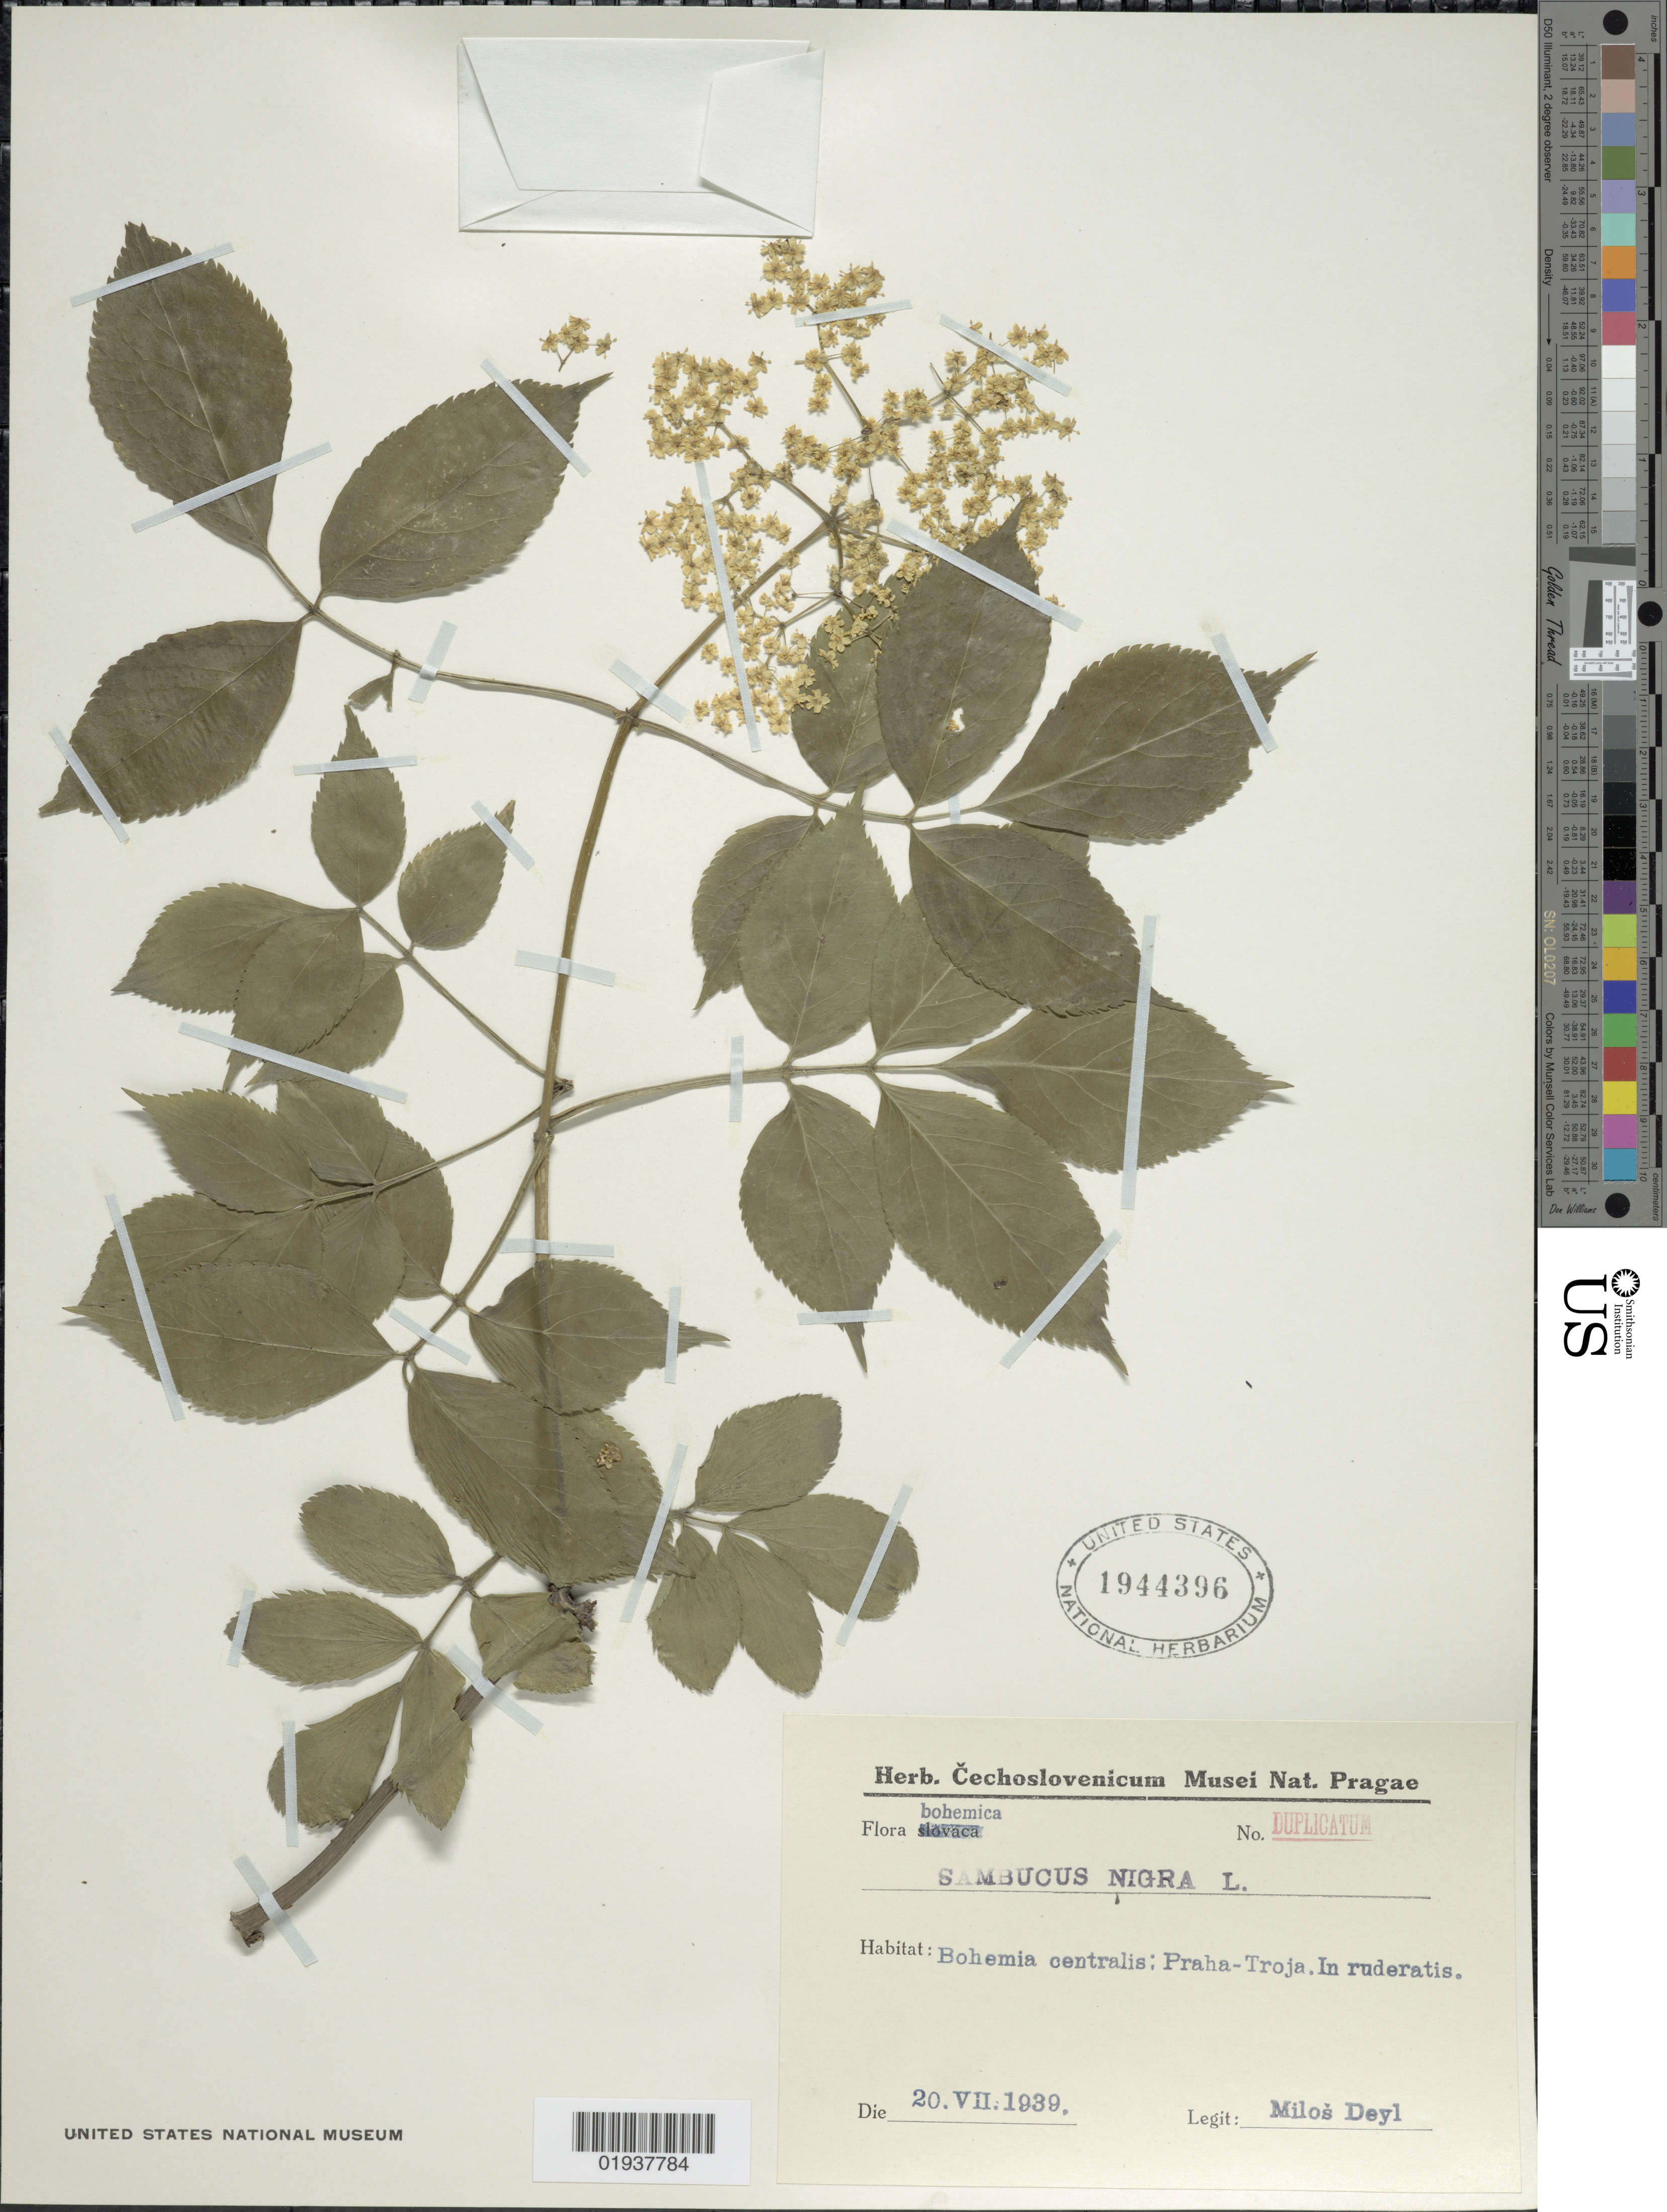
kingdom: Plantae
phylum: Tracheophyta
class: Magnoliopsida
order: Dipsacales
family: Viburnaceae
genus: Sambucus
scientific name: Sambucus nigra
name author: L.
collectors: M. Deyl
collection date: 1939-07-20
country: Czechia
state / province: Central Bohemian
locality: Bohemia centralis: Praha-Troja. In ruderatis.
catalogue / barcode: US 1944396